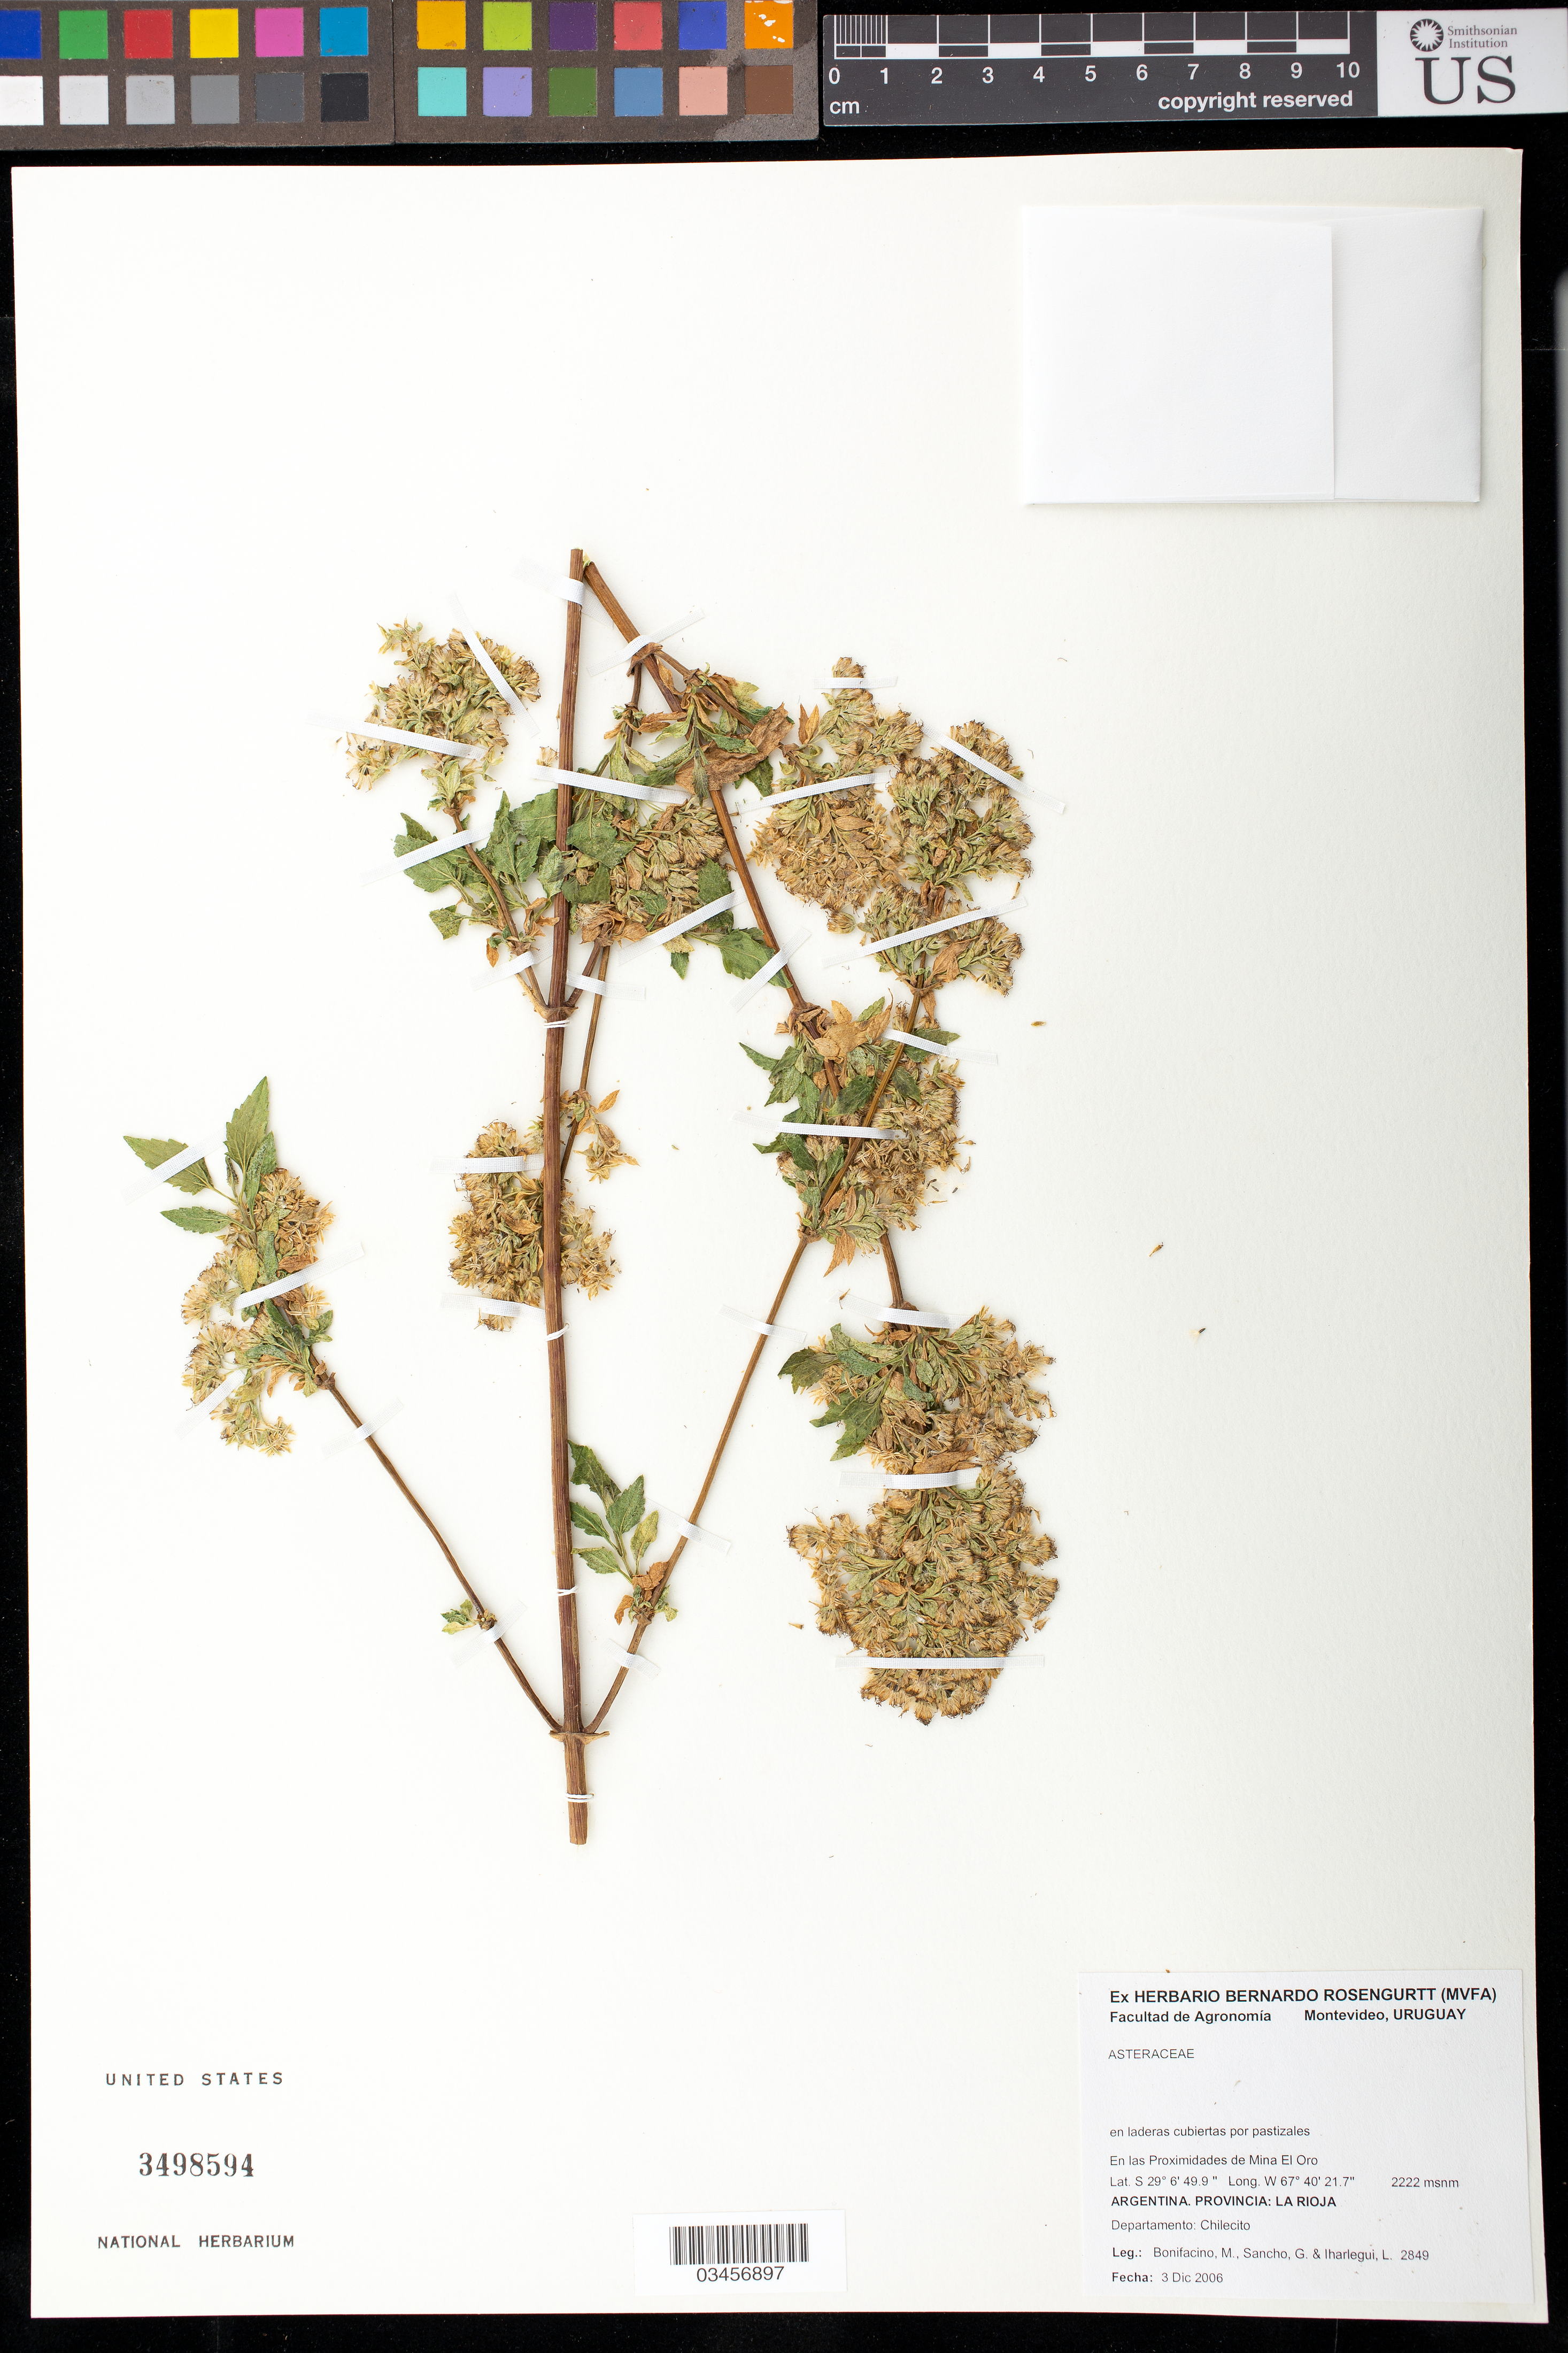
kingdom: Plantae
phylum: Tracheophyta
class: Magnoliopsida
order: Asterales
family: Asteraceae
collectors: M. Bonifacino, G. Sancho & L. Iharlegui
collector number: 2849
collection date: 2006-12-03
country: Argentina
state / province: La Rioja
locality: Departamento Chilecito. En las próximidades de Mina El Oro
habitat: En laderas cubiertas por pastizales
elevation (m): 2222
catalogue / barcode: US 3498594